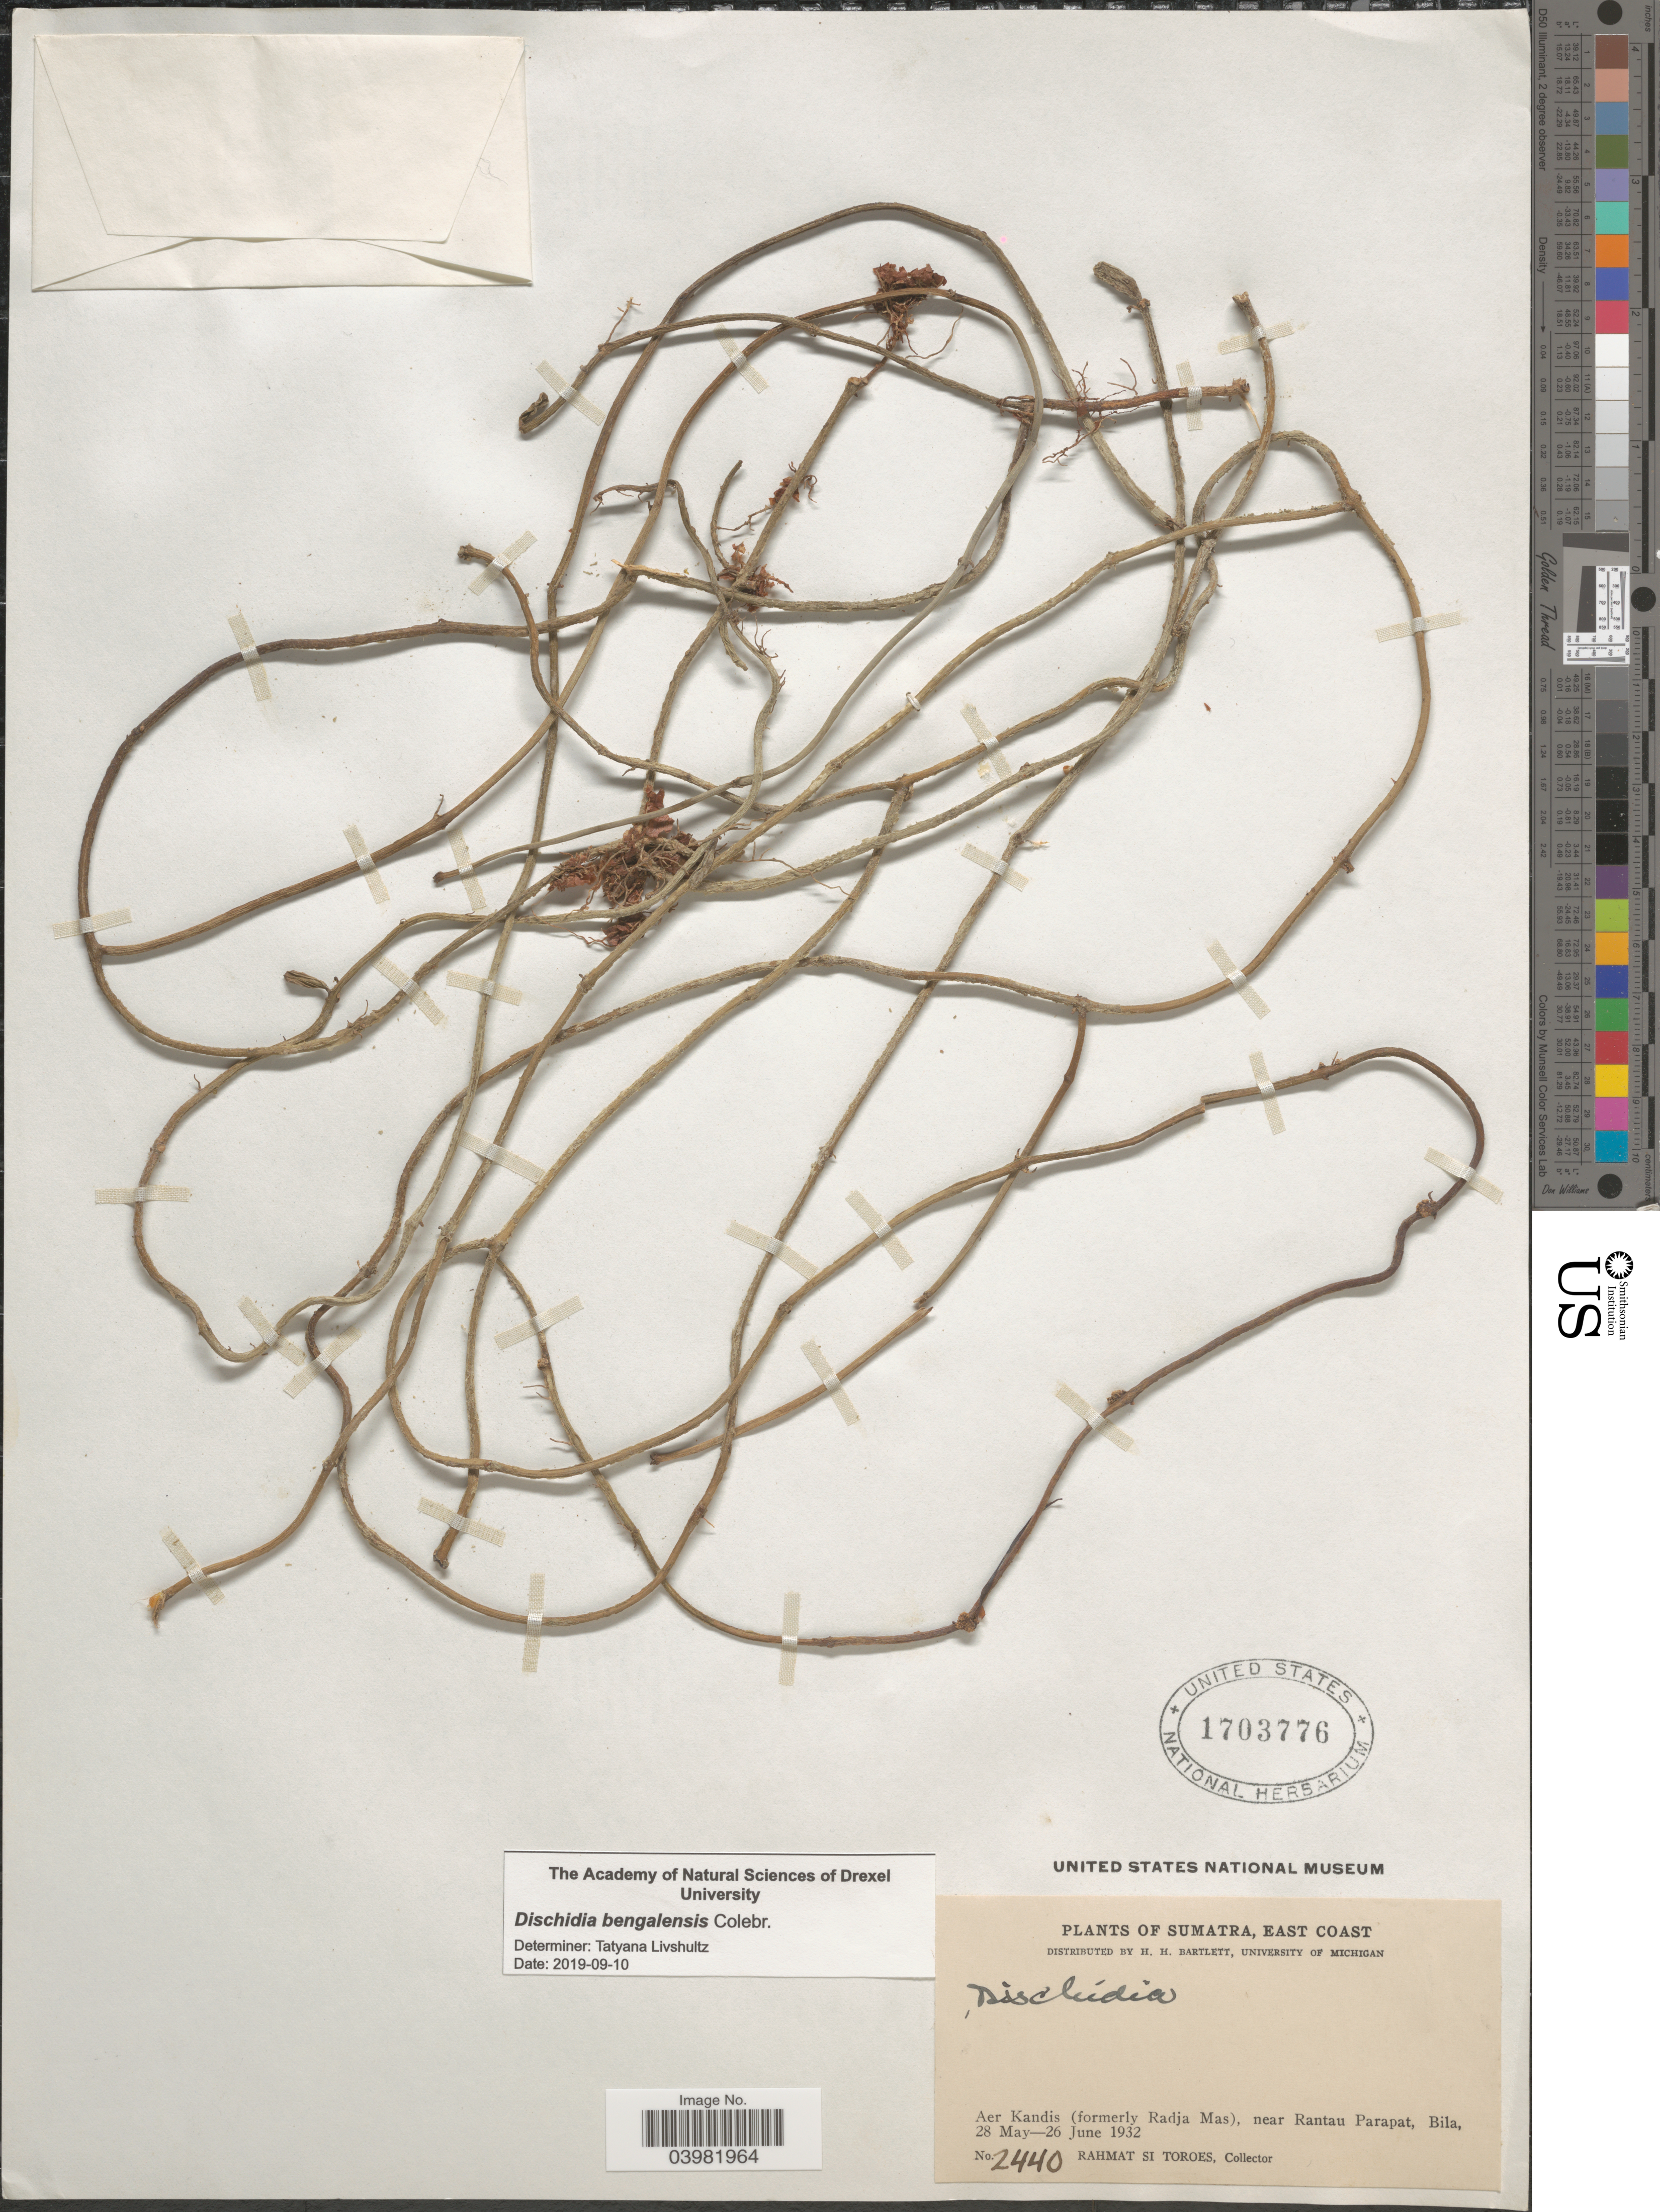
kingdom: Plantae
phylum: Tracheophyta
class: Magnoliopsida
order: Gentianales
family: Apocynaceae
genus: Dischidia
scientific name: Dischidia bengalensis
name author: Colebr.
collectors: Rahmat Si Boeea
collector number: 2440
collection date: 1932-05-28/1932-06-26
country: Indonesia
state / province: Sumatra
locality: East Coast. Aer Kandis (formerly Radja Mas), near Rantau Parapat, Bila.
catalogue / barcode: US 1703776